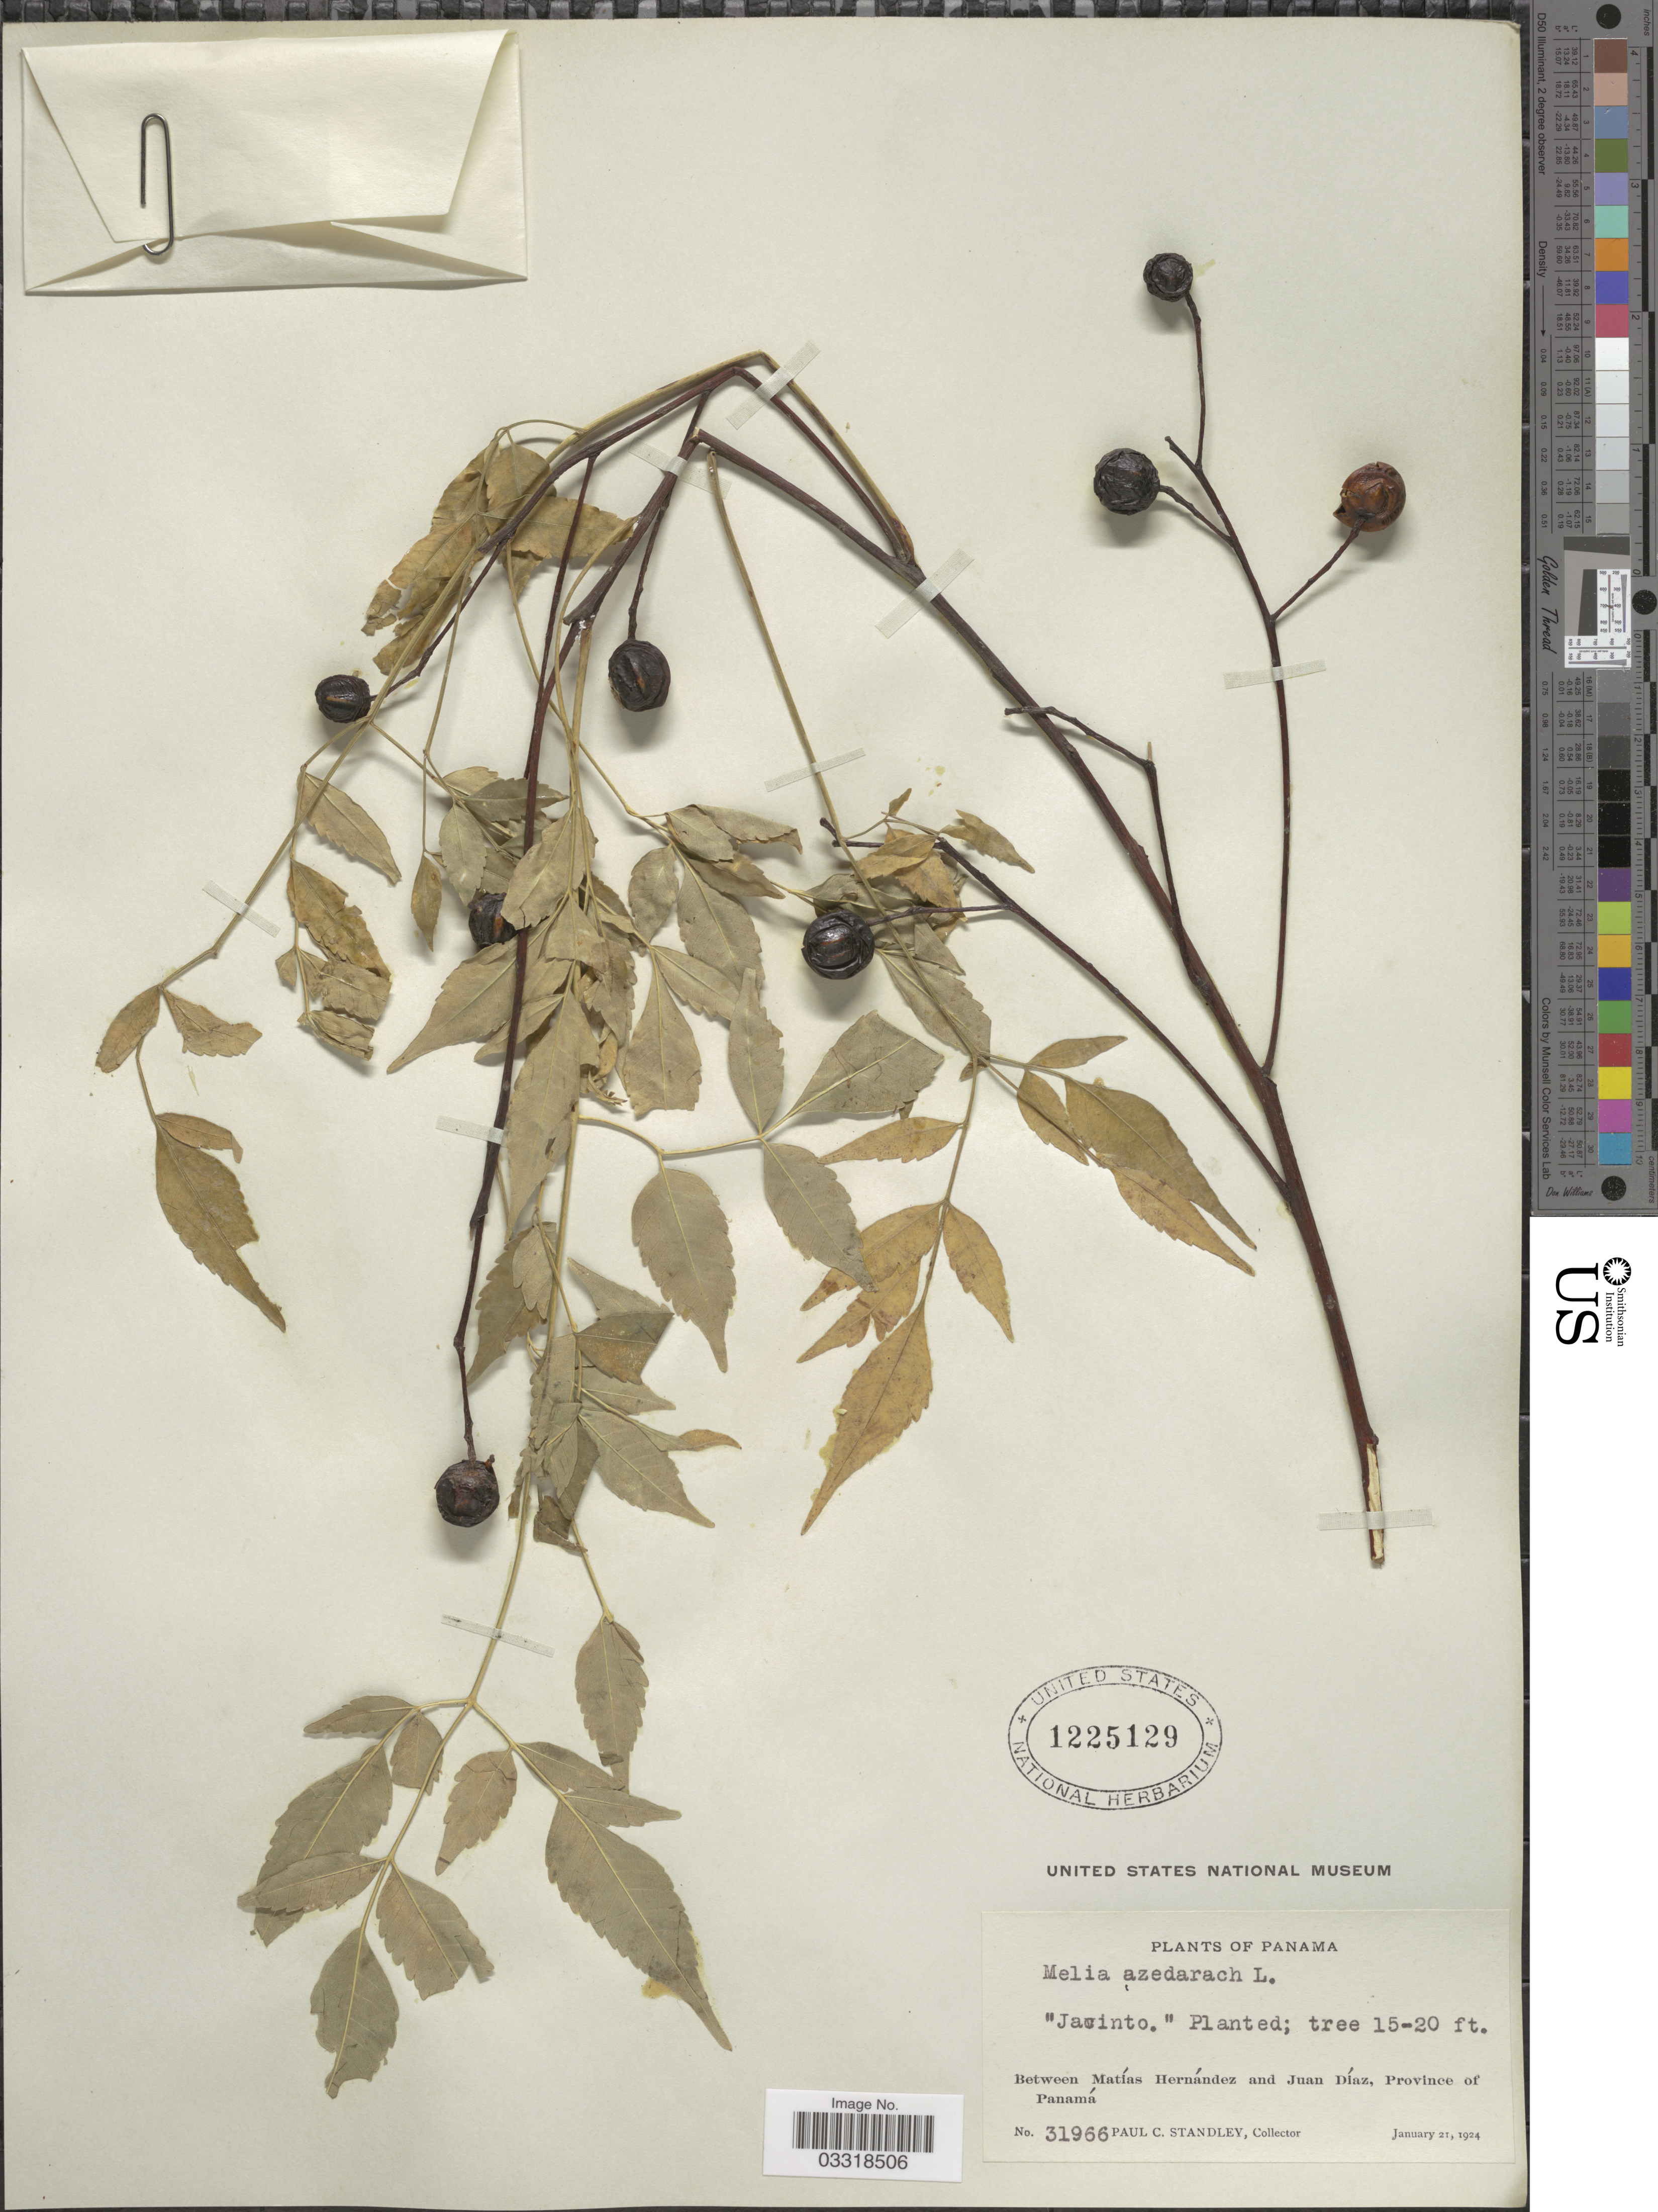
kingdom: Plantae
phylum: Tracheophyta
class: Magnoliopsida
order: Sapindales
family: Meliaceae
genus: Melia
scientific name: Melia azedarach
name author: L.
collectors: P. C. Standley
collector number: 31966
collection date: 1924-01-21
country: Panama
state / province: Panamá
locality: Between Matías Hernández and Juan Díaz.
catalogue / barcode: US 1225129